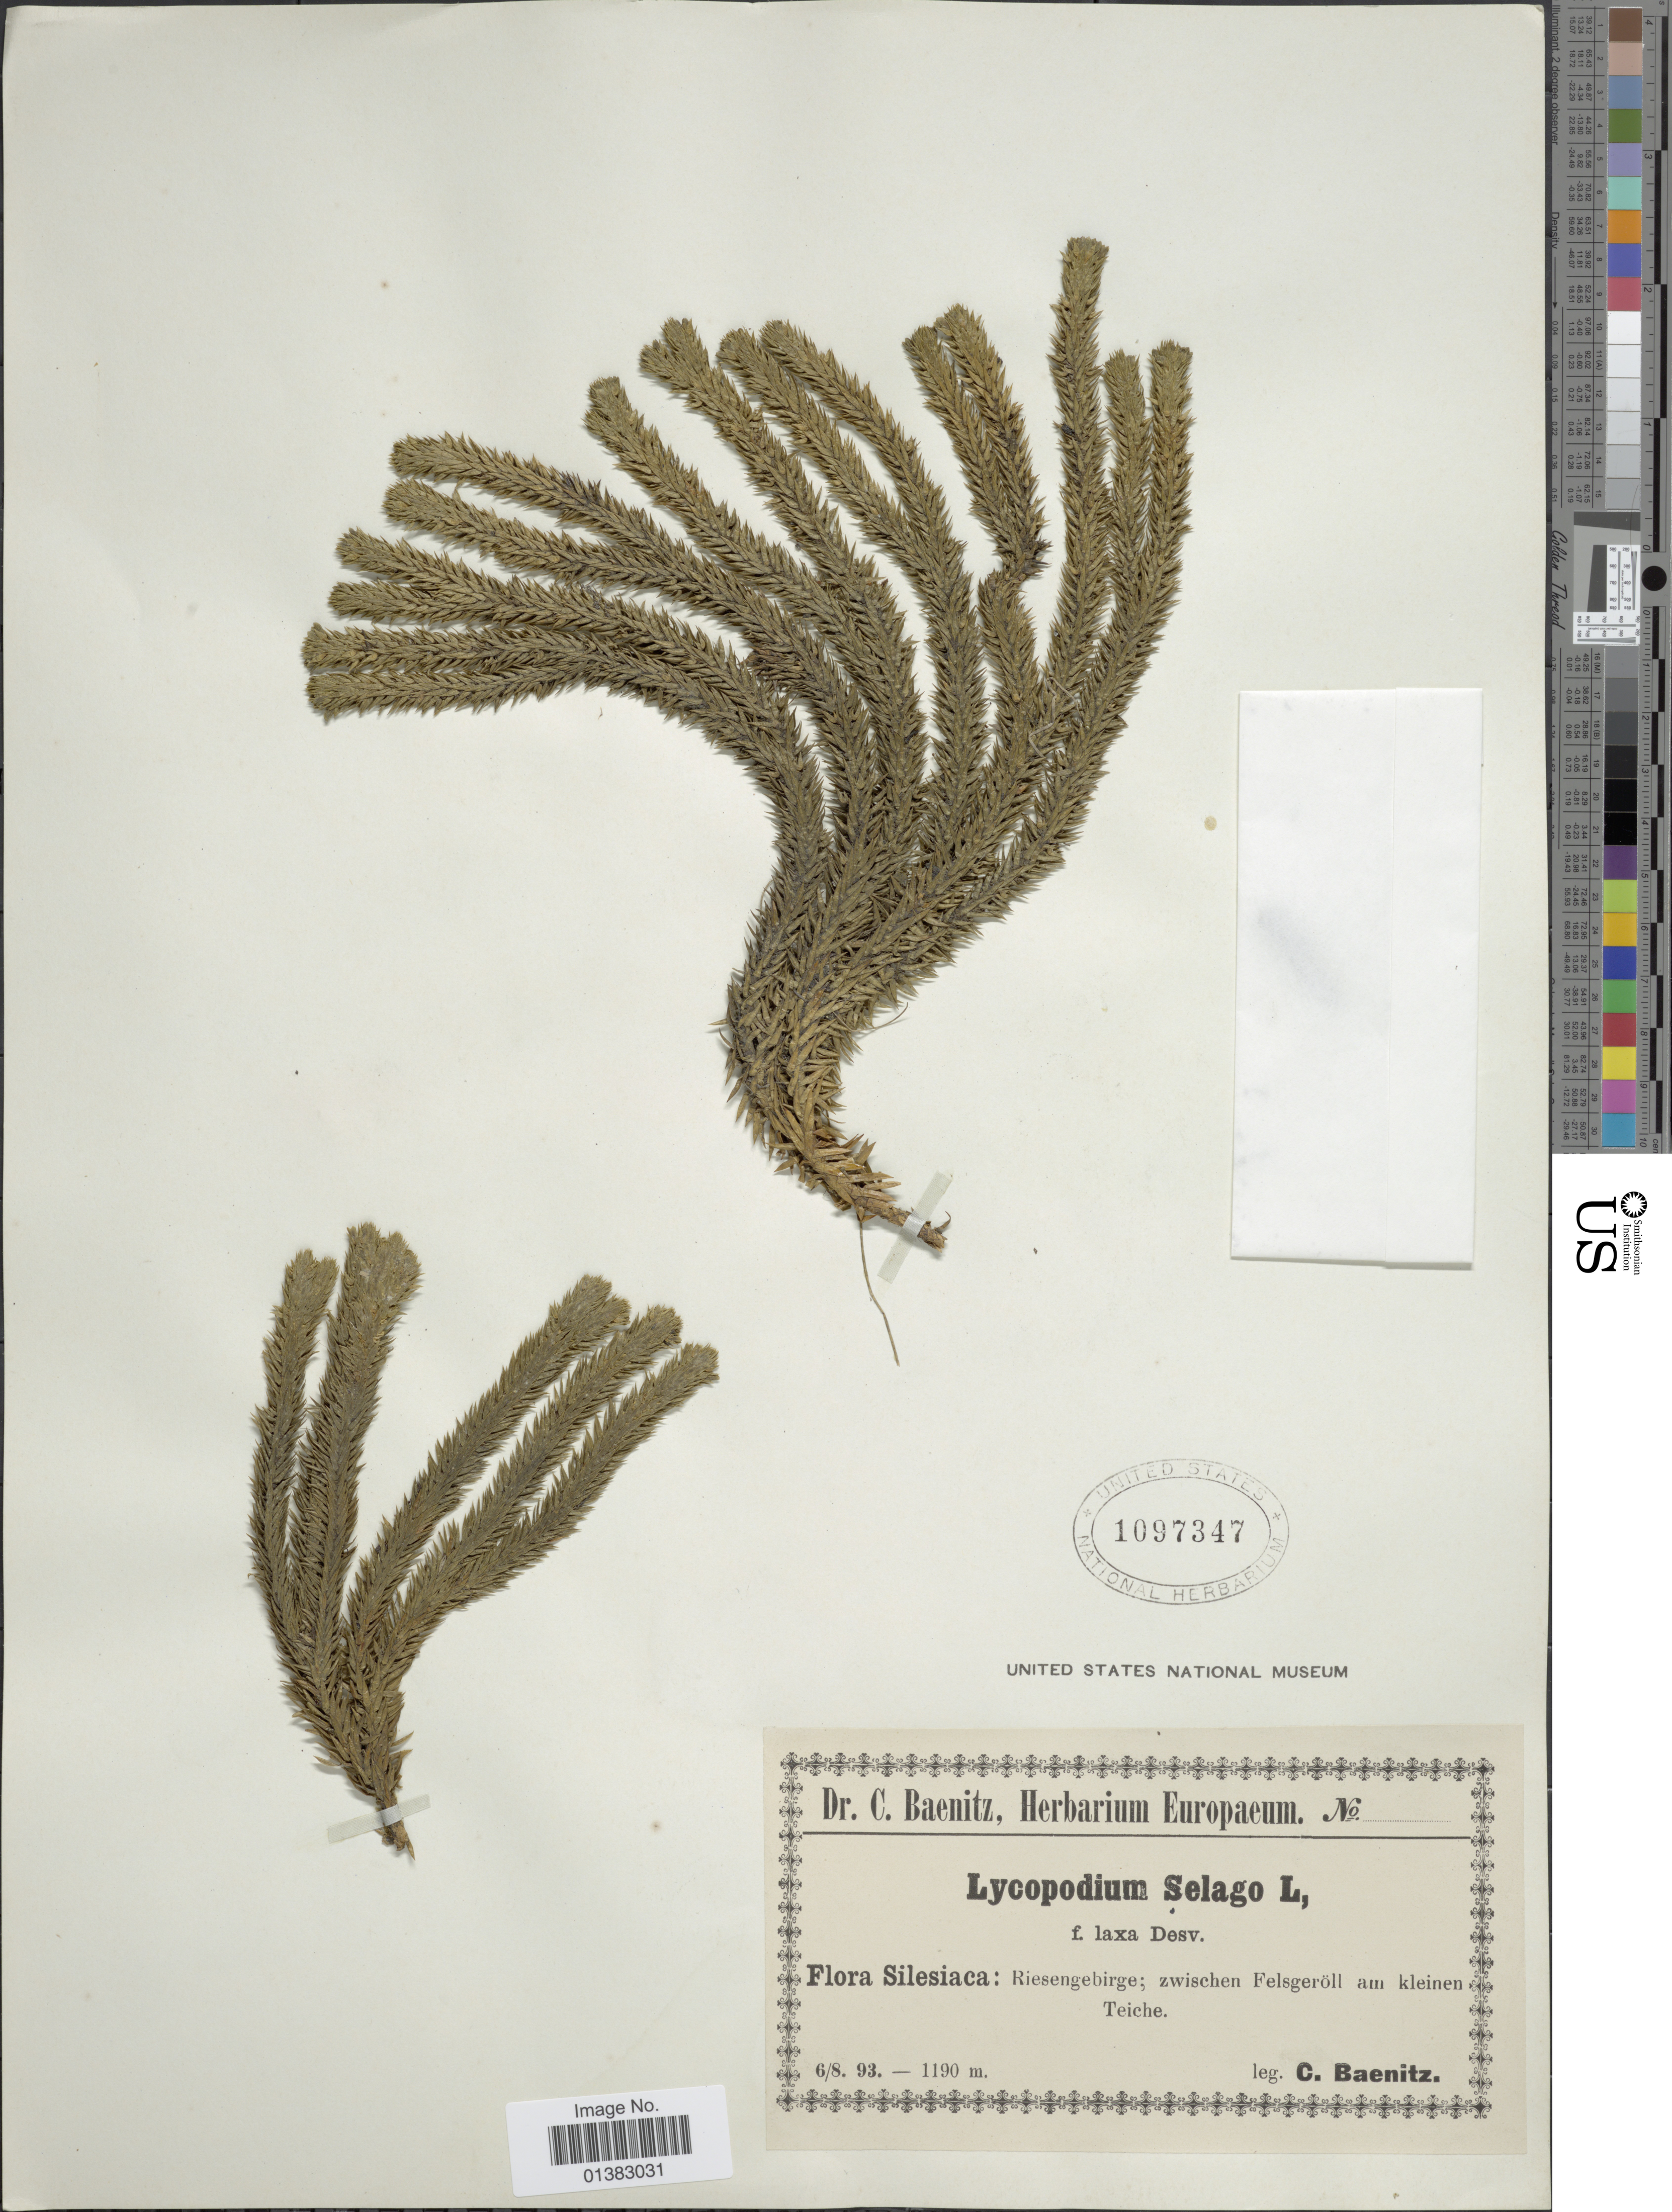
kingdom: Plantae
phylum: Tracheophyta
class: Lycopodiopsida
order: Lycopodiales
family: Lycopodiaceae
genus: Huperzia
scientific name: Huperzia selago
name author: (L.) Bernh. ex Schrank & Mart.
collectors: C. G. Baenitz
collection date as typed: Transcribed d/m/y: 6/8/93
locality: Silesiaca: Riesengebirge; zwischen Felsgeröll am kleinen Teiche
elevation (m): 1190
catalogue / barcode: US 1097347